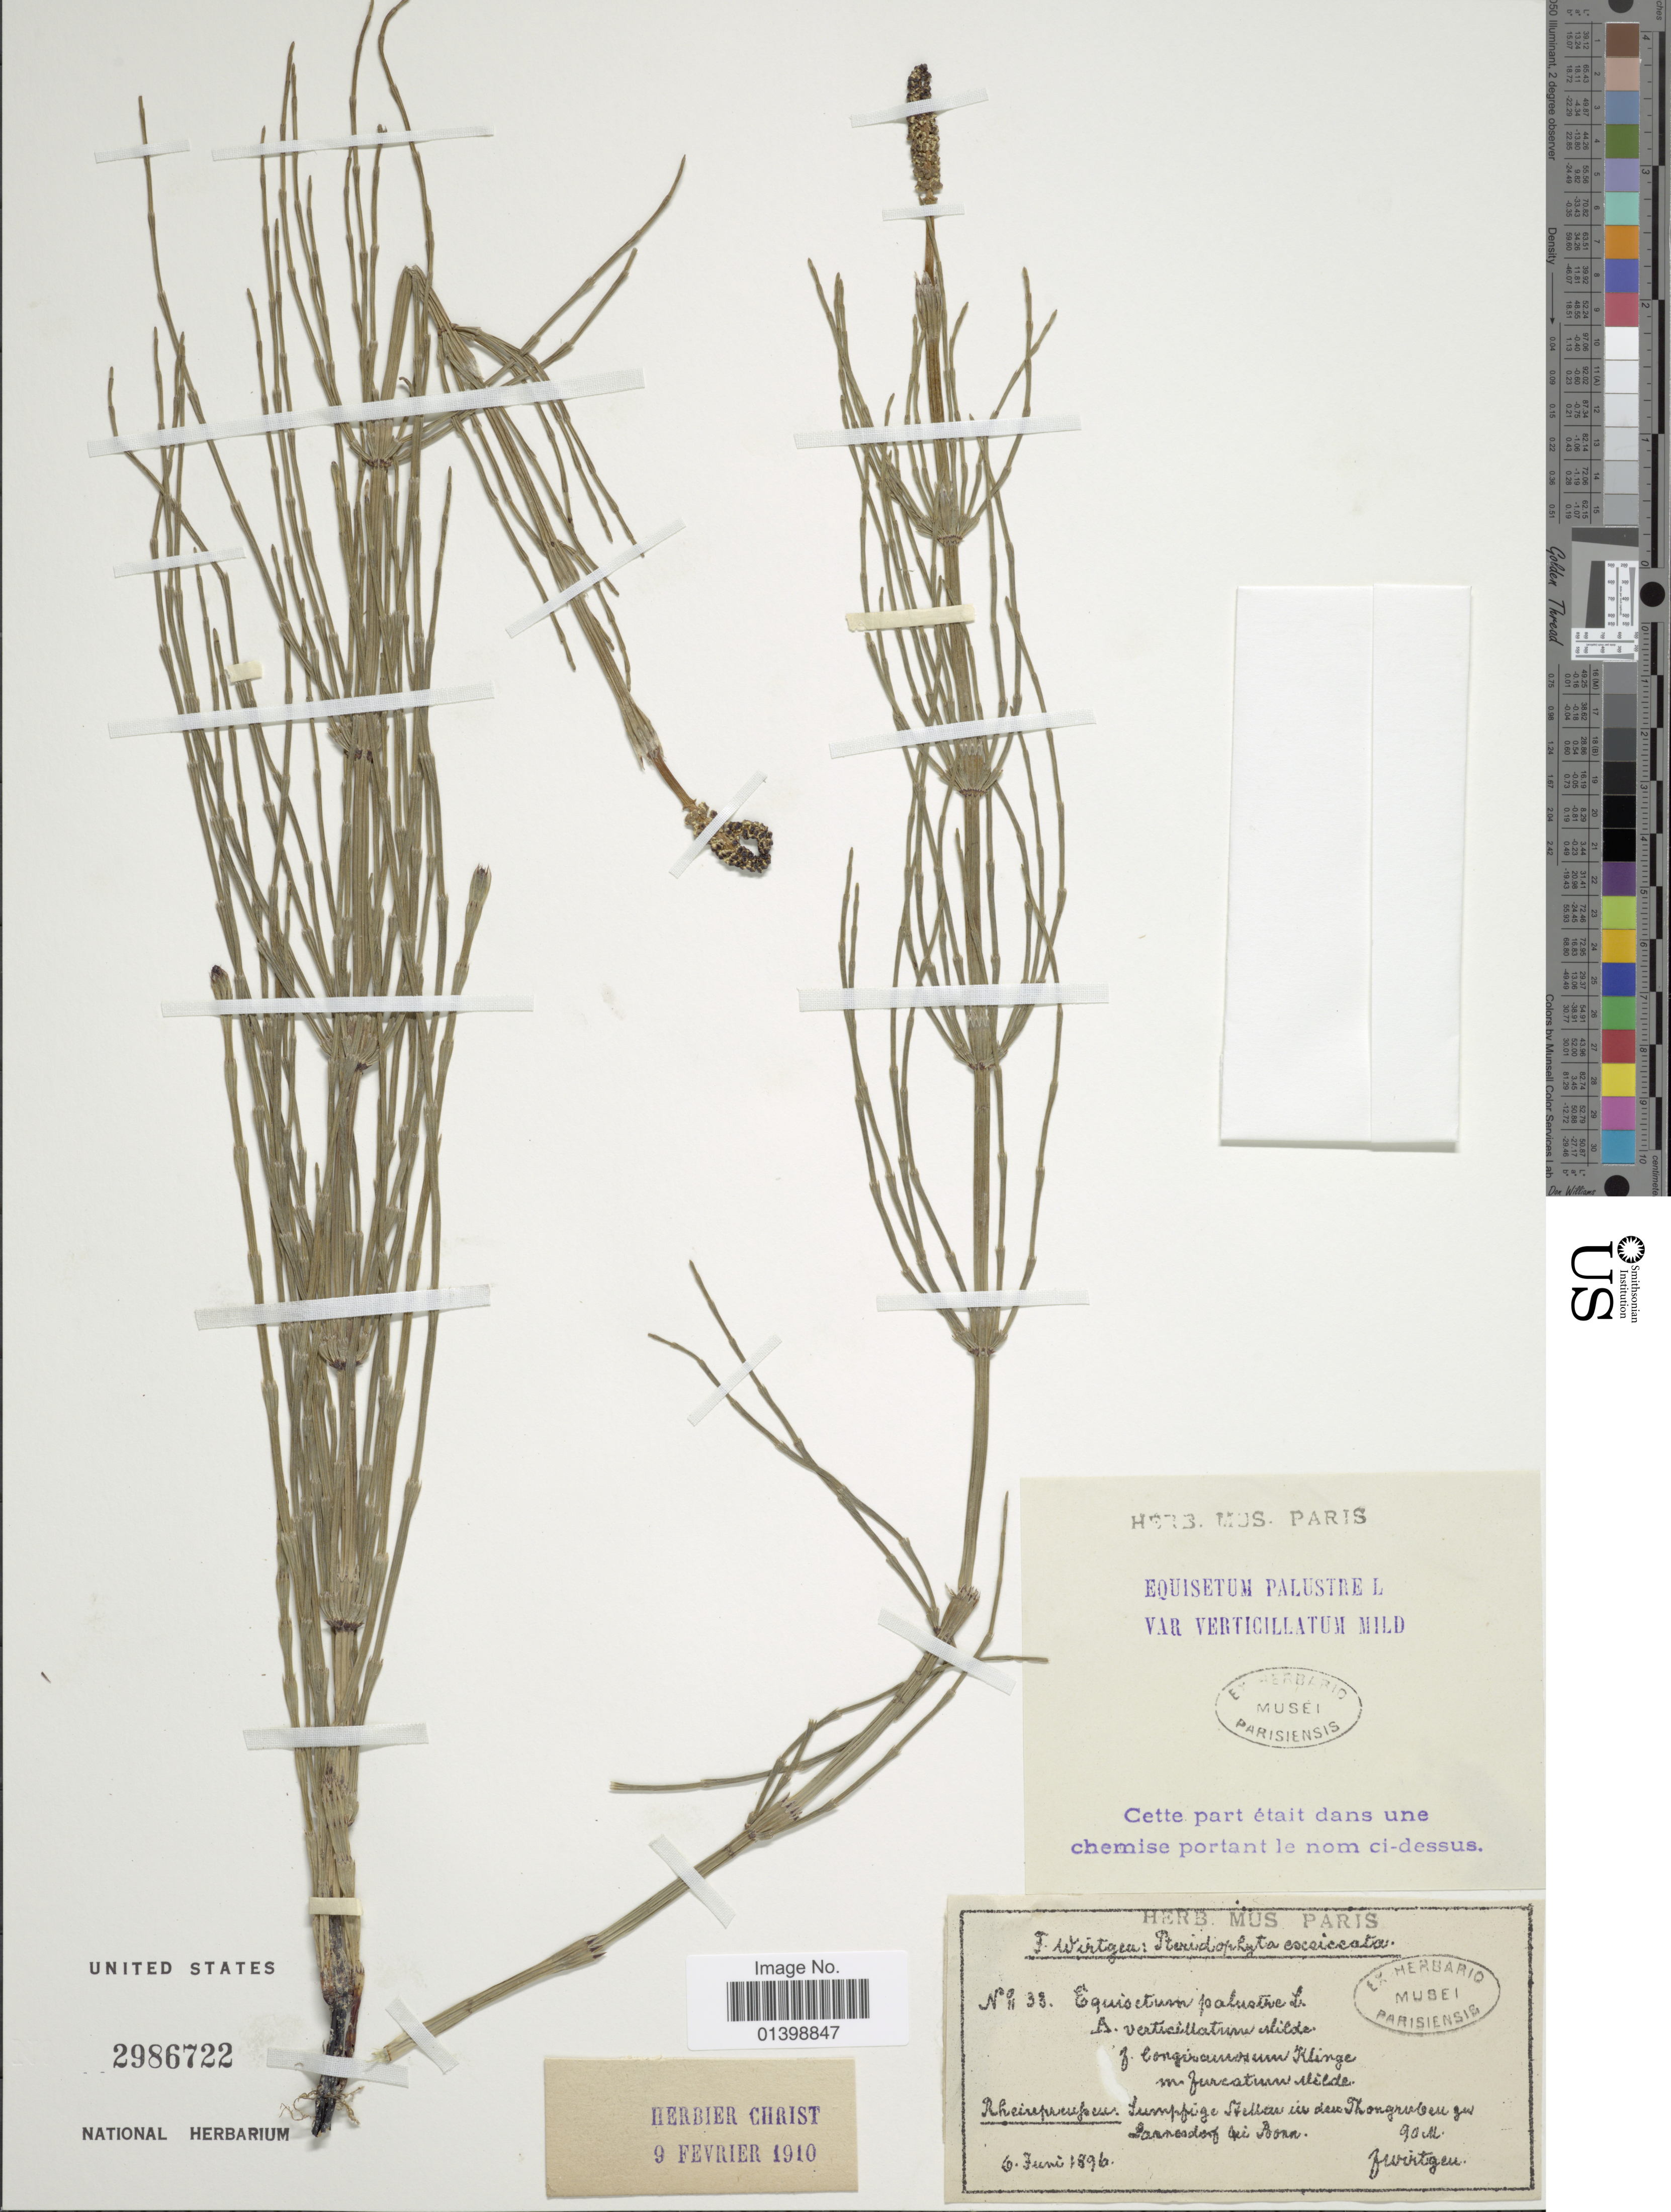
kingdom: Plantae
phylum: Tracheophyta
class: Polypodiopsida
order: Equisetales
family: Equisetaceae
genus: Equisetum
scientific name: Equisetum palustre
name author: L.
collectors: F. Wirtgen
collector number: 33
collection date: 1896-06-06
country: Germany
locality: Rheinpreufssen: Sumpige Stellen in den Thongruben [illegible text] Lannesdorf bei Bonn[interpreted]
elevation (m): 90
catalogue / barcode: US 2986722